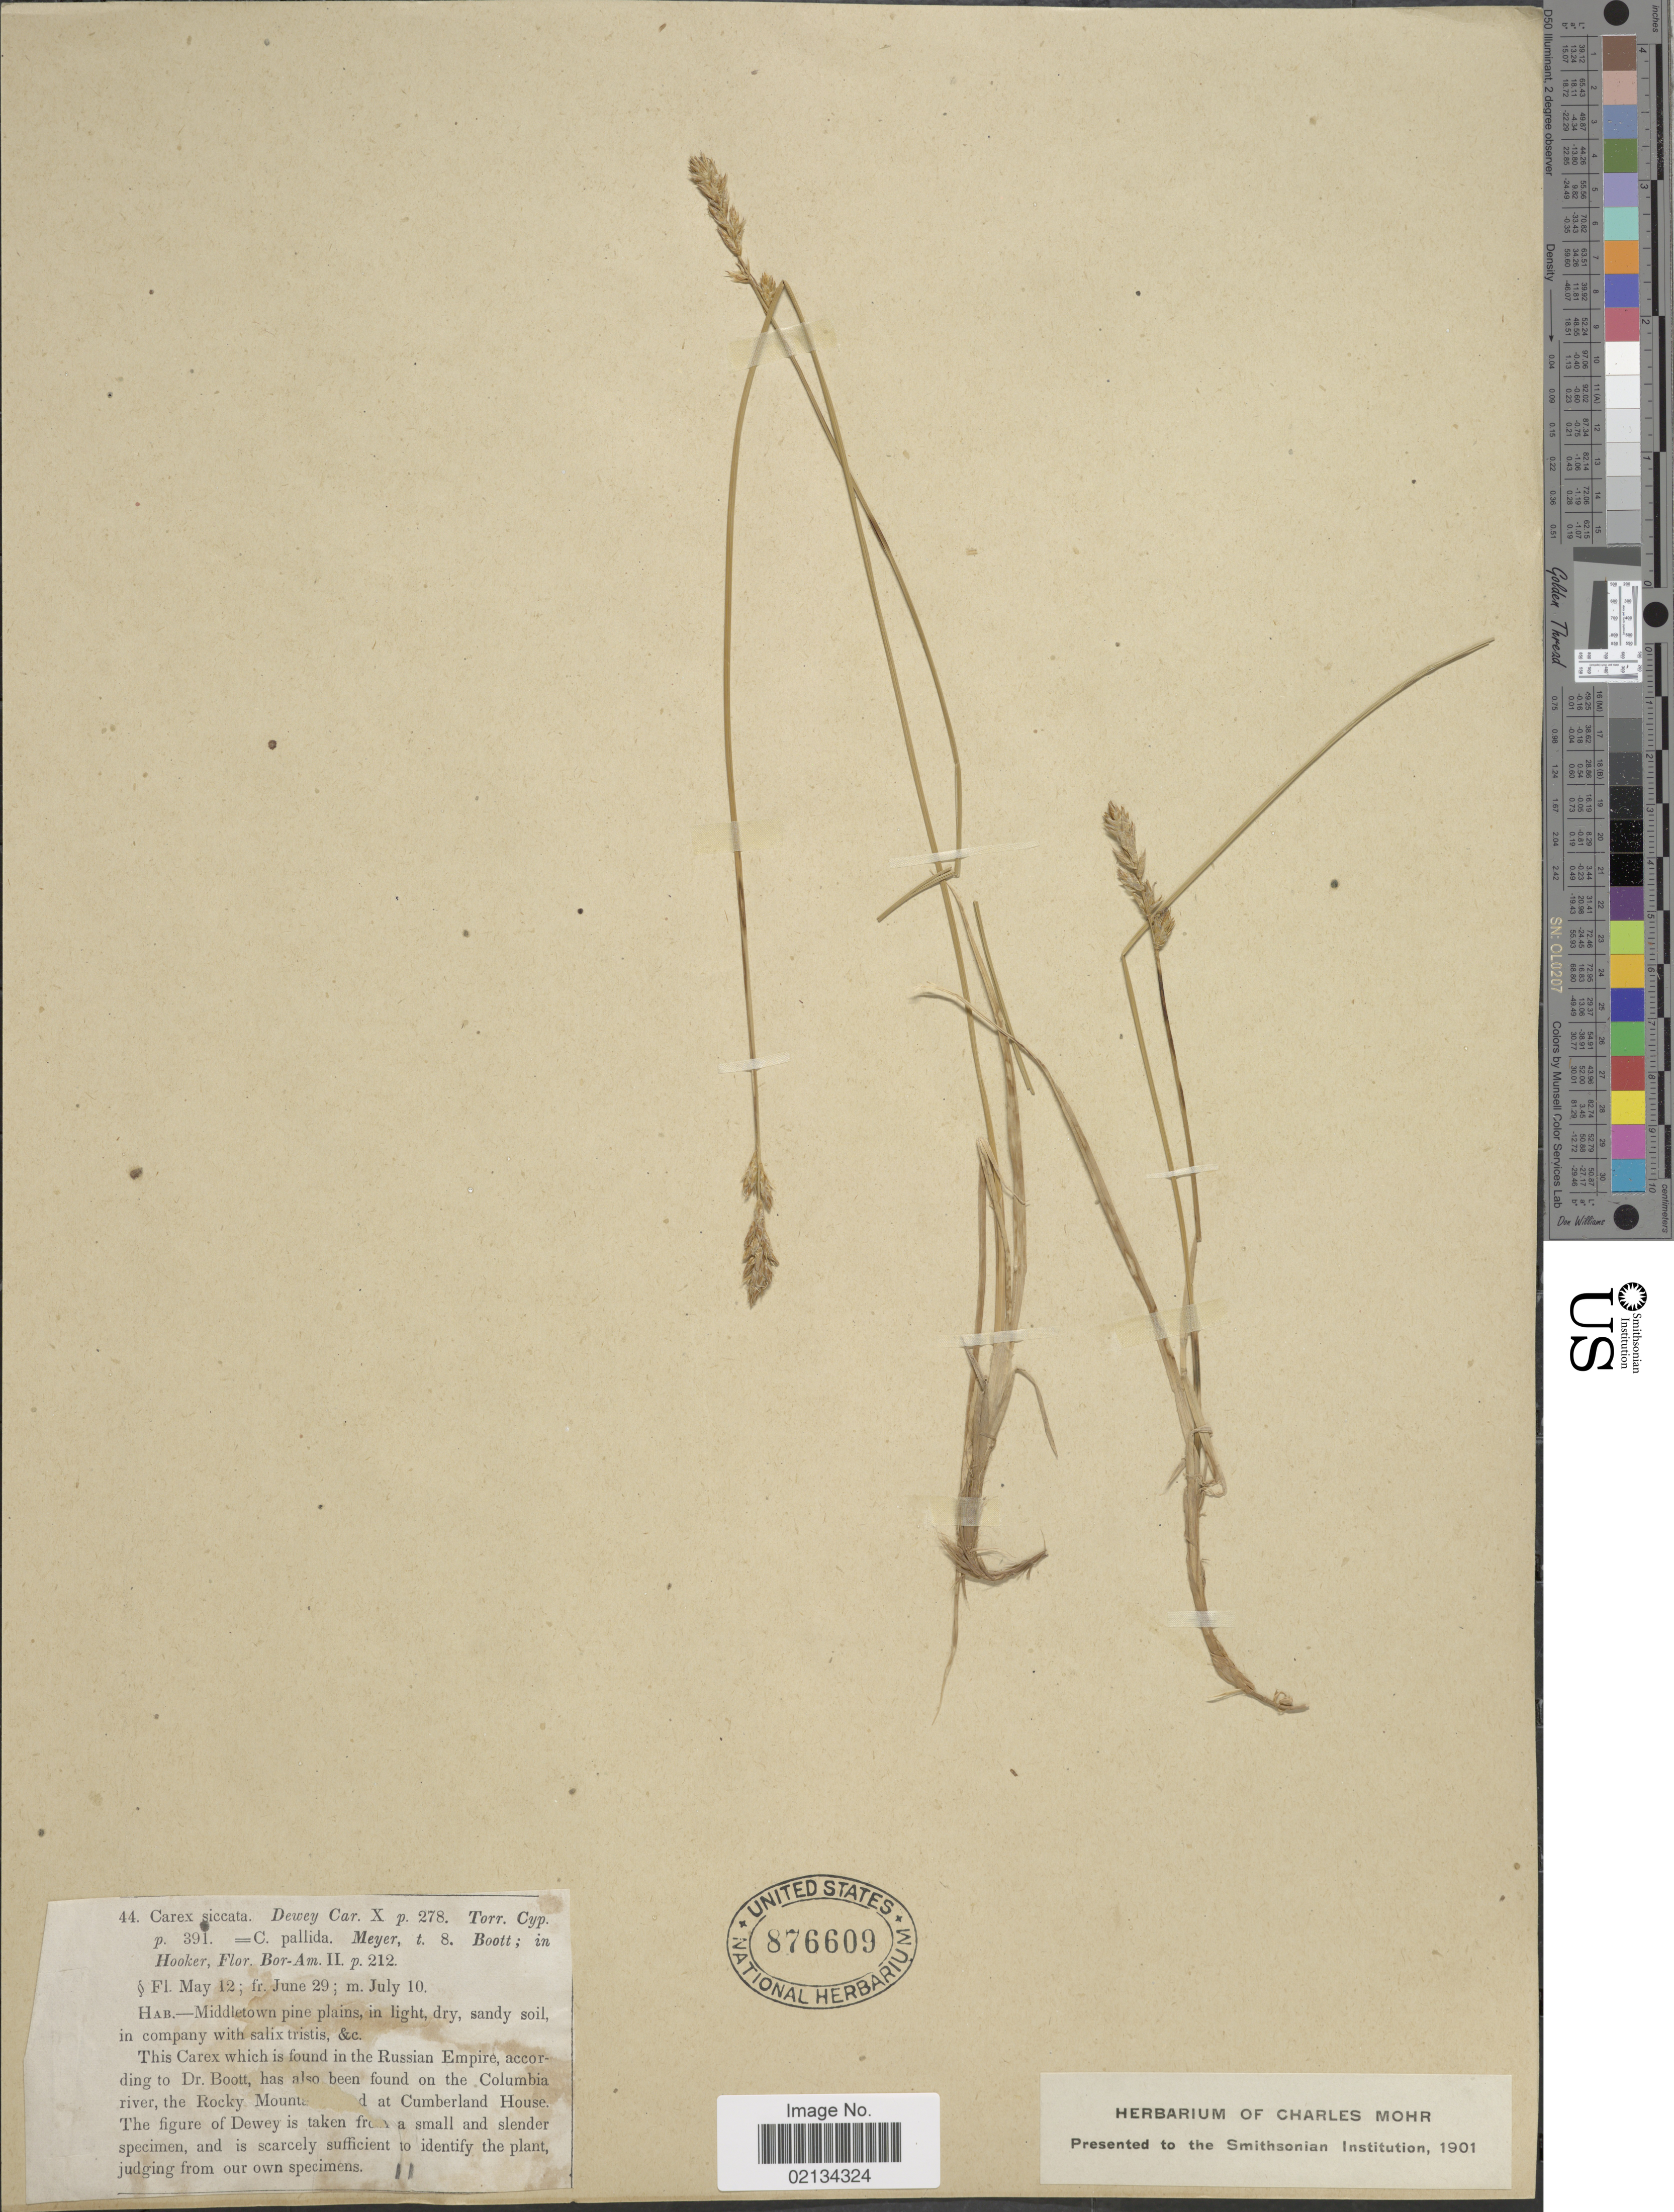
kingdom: Plantae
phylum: Tracheophyta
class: Liliopsida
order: Poales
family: Cyperaceae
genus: Carex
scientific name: Carex siccata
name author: Dewey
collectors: ex herb. C. Mohr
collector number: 44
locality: Middletown pine plains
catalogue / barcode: US 876609